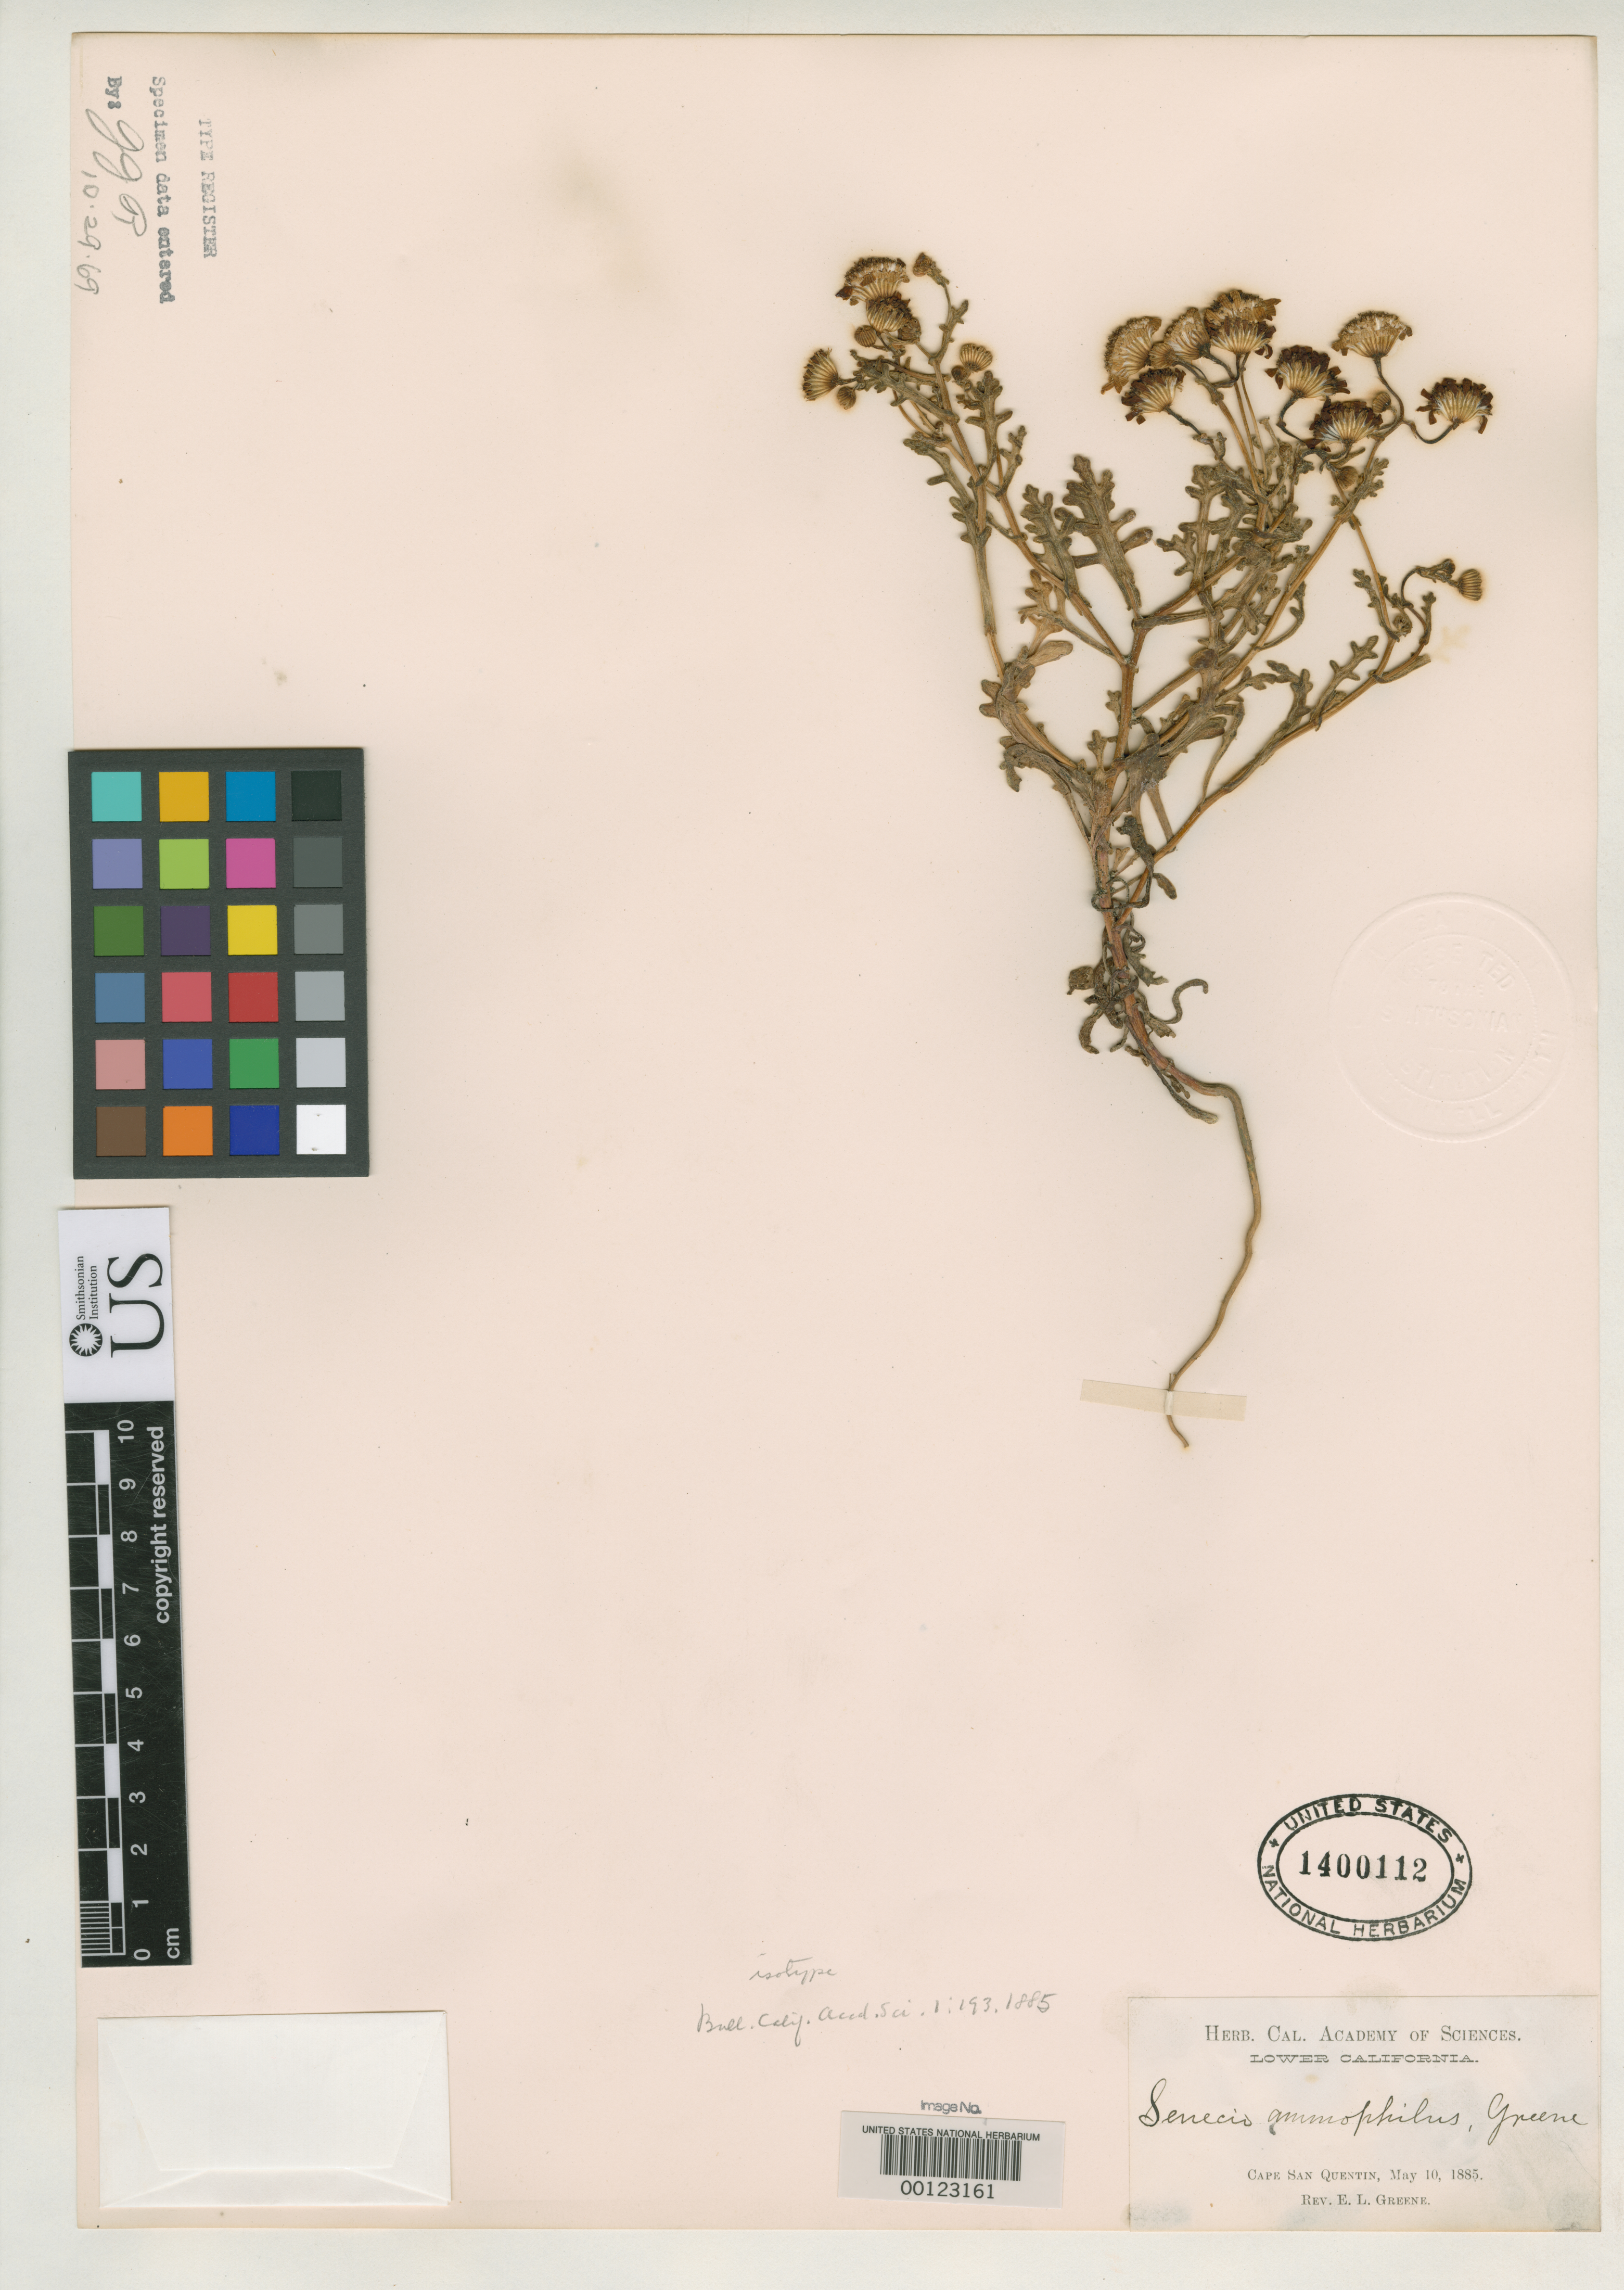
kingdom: Plantae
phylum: Tracheophyta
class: Magnoliopsida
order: Asterales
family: Asteraceae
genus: Senecio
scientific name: Senecio ammophilus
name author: Greene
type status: Isotype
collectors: E. L. Greene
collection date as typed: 10 May 1885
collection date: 1885-05-10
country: Mexico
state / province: Baja California Norte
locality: Cape San Quentin.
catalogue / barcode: US 1400112